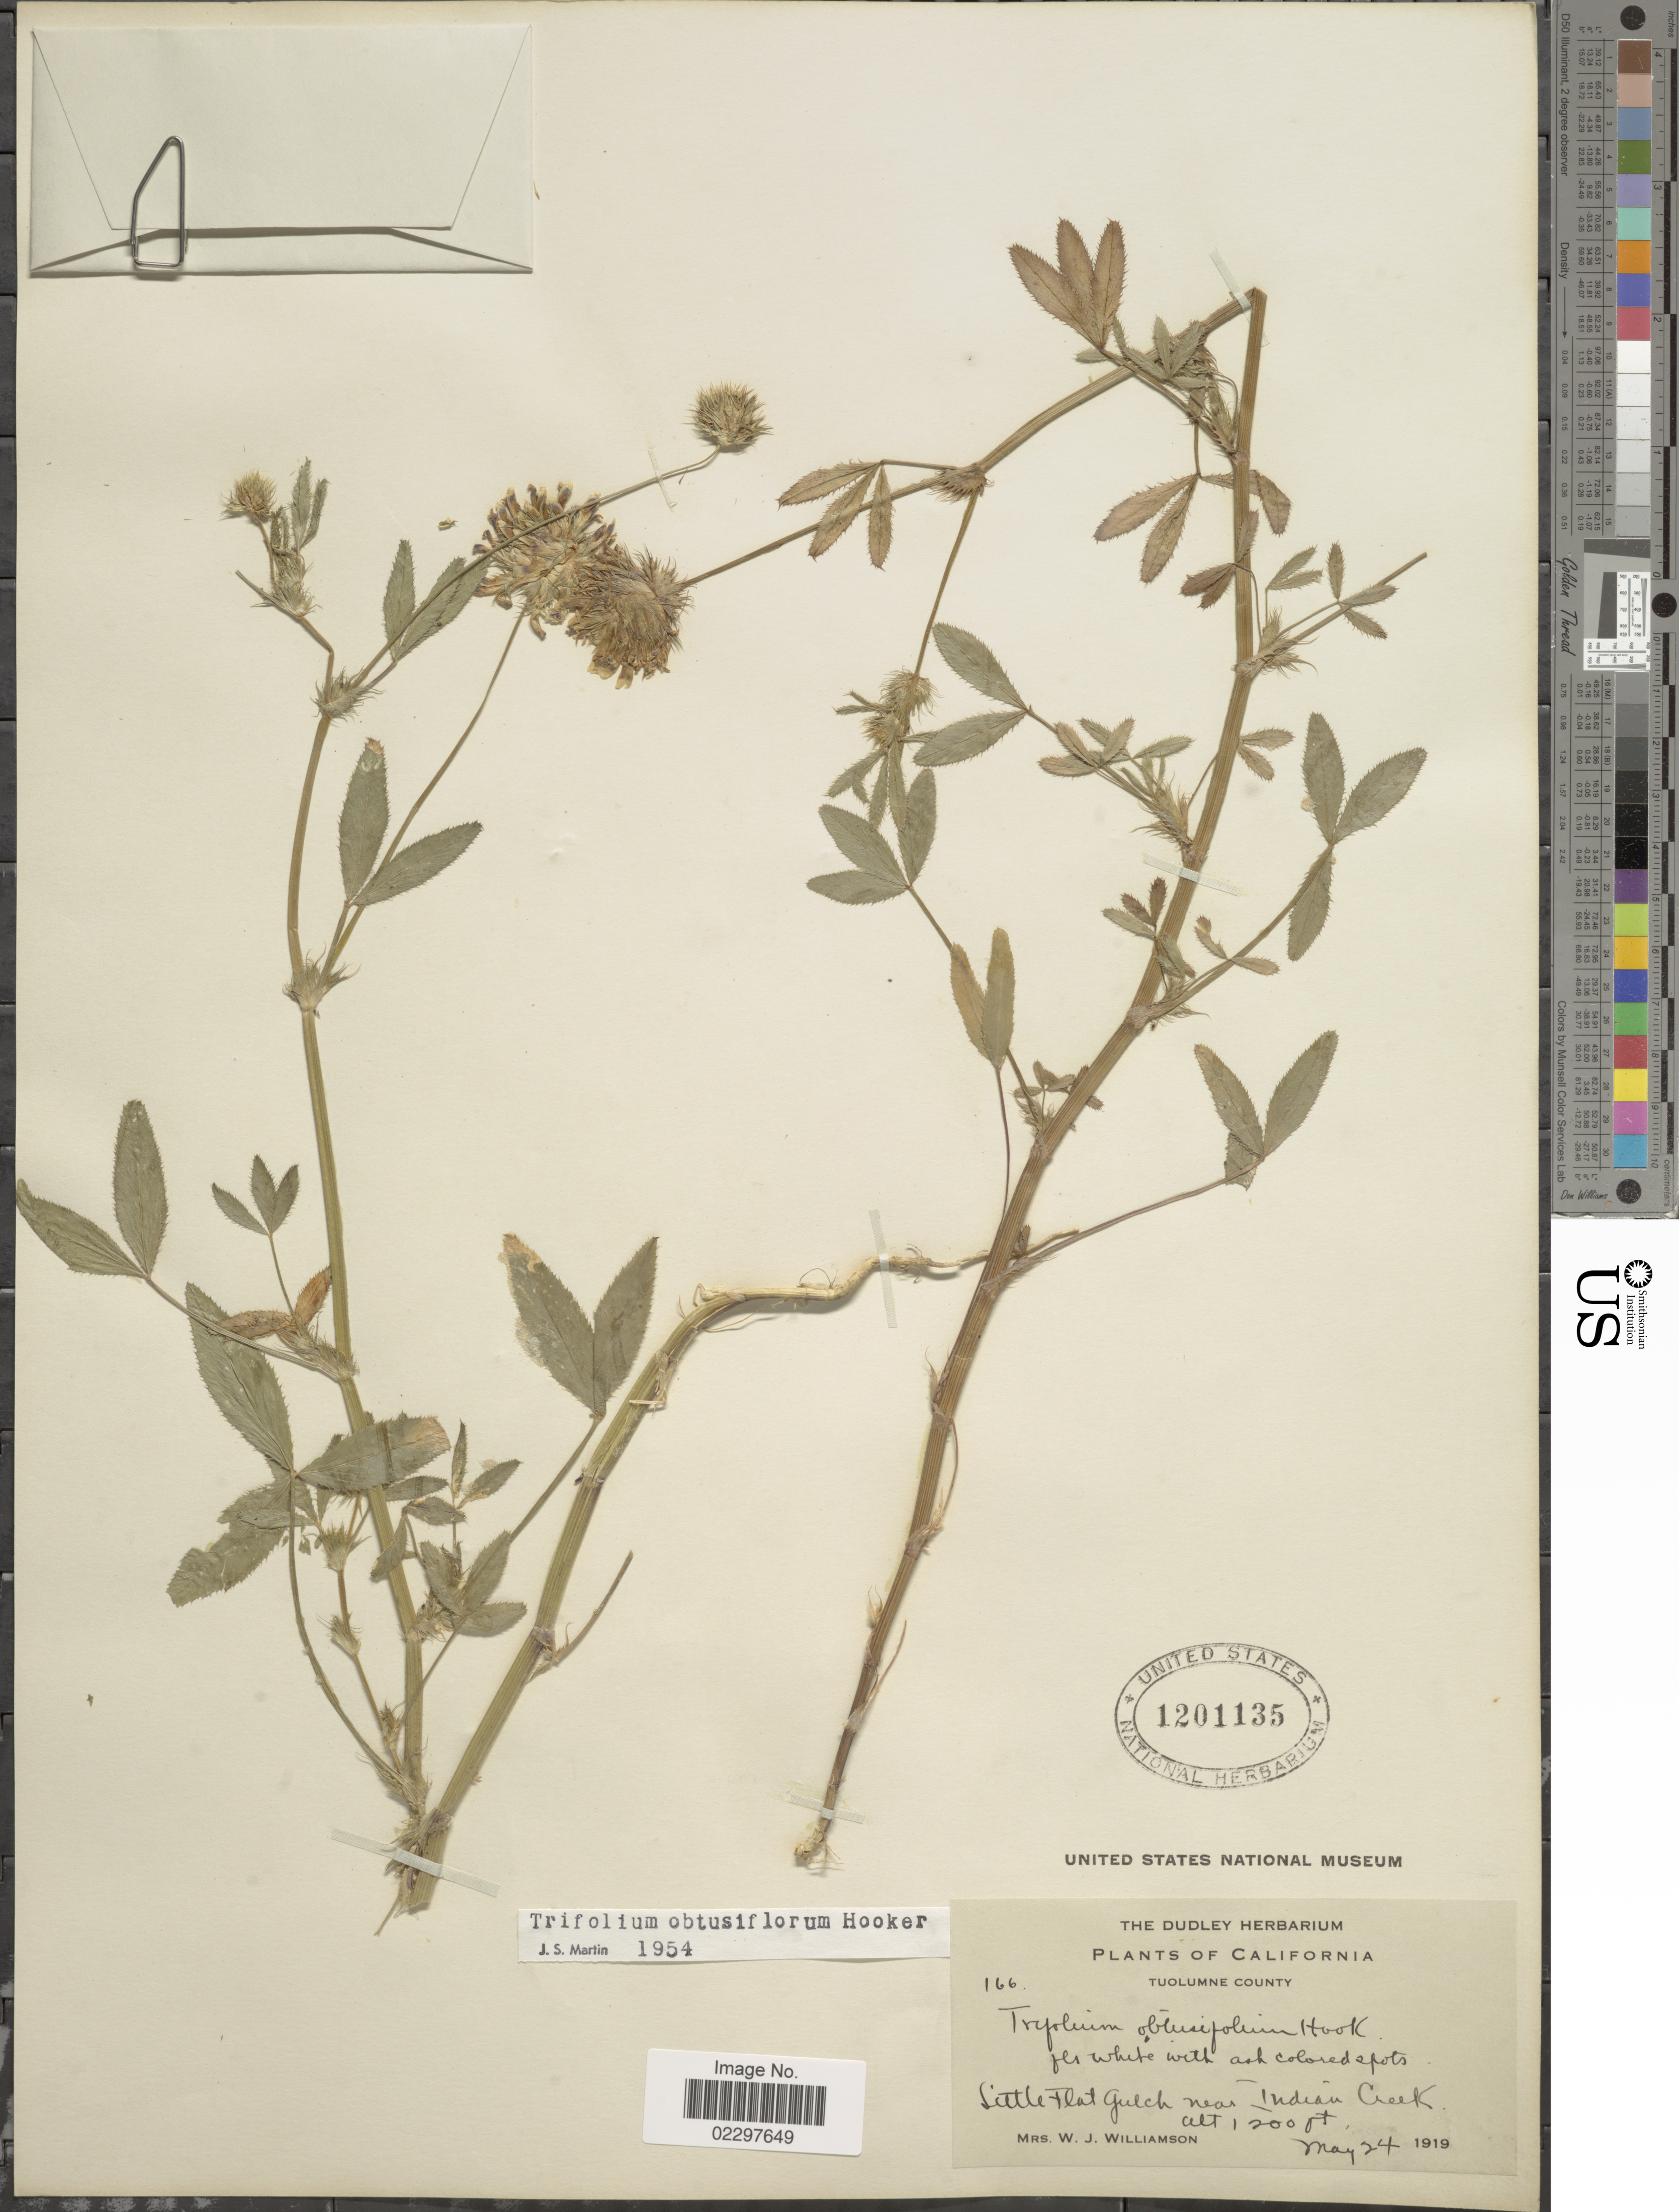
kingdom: Plantae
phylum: Tracheophyta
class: Magnoliopsida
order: Fabales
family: Fabaceae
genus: Trifolium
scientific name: Trifolium obtusiflorum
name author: Hook.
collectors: W. Williamson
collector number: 166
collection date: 1919-05-24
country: United States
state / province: California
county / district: Tuolumne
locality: Tuolumne County, Little Flat Gulch near Indian Creek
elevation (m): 366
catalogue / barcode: US 1201135